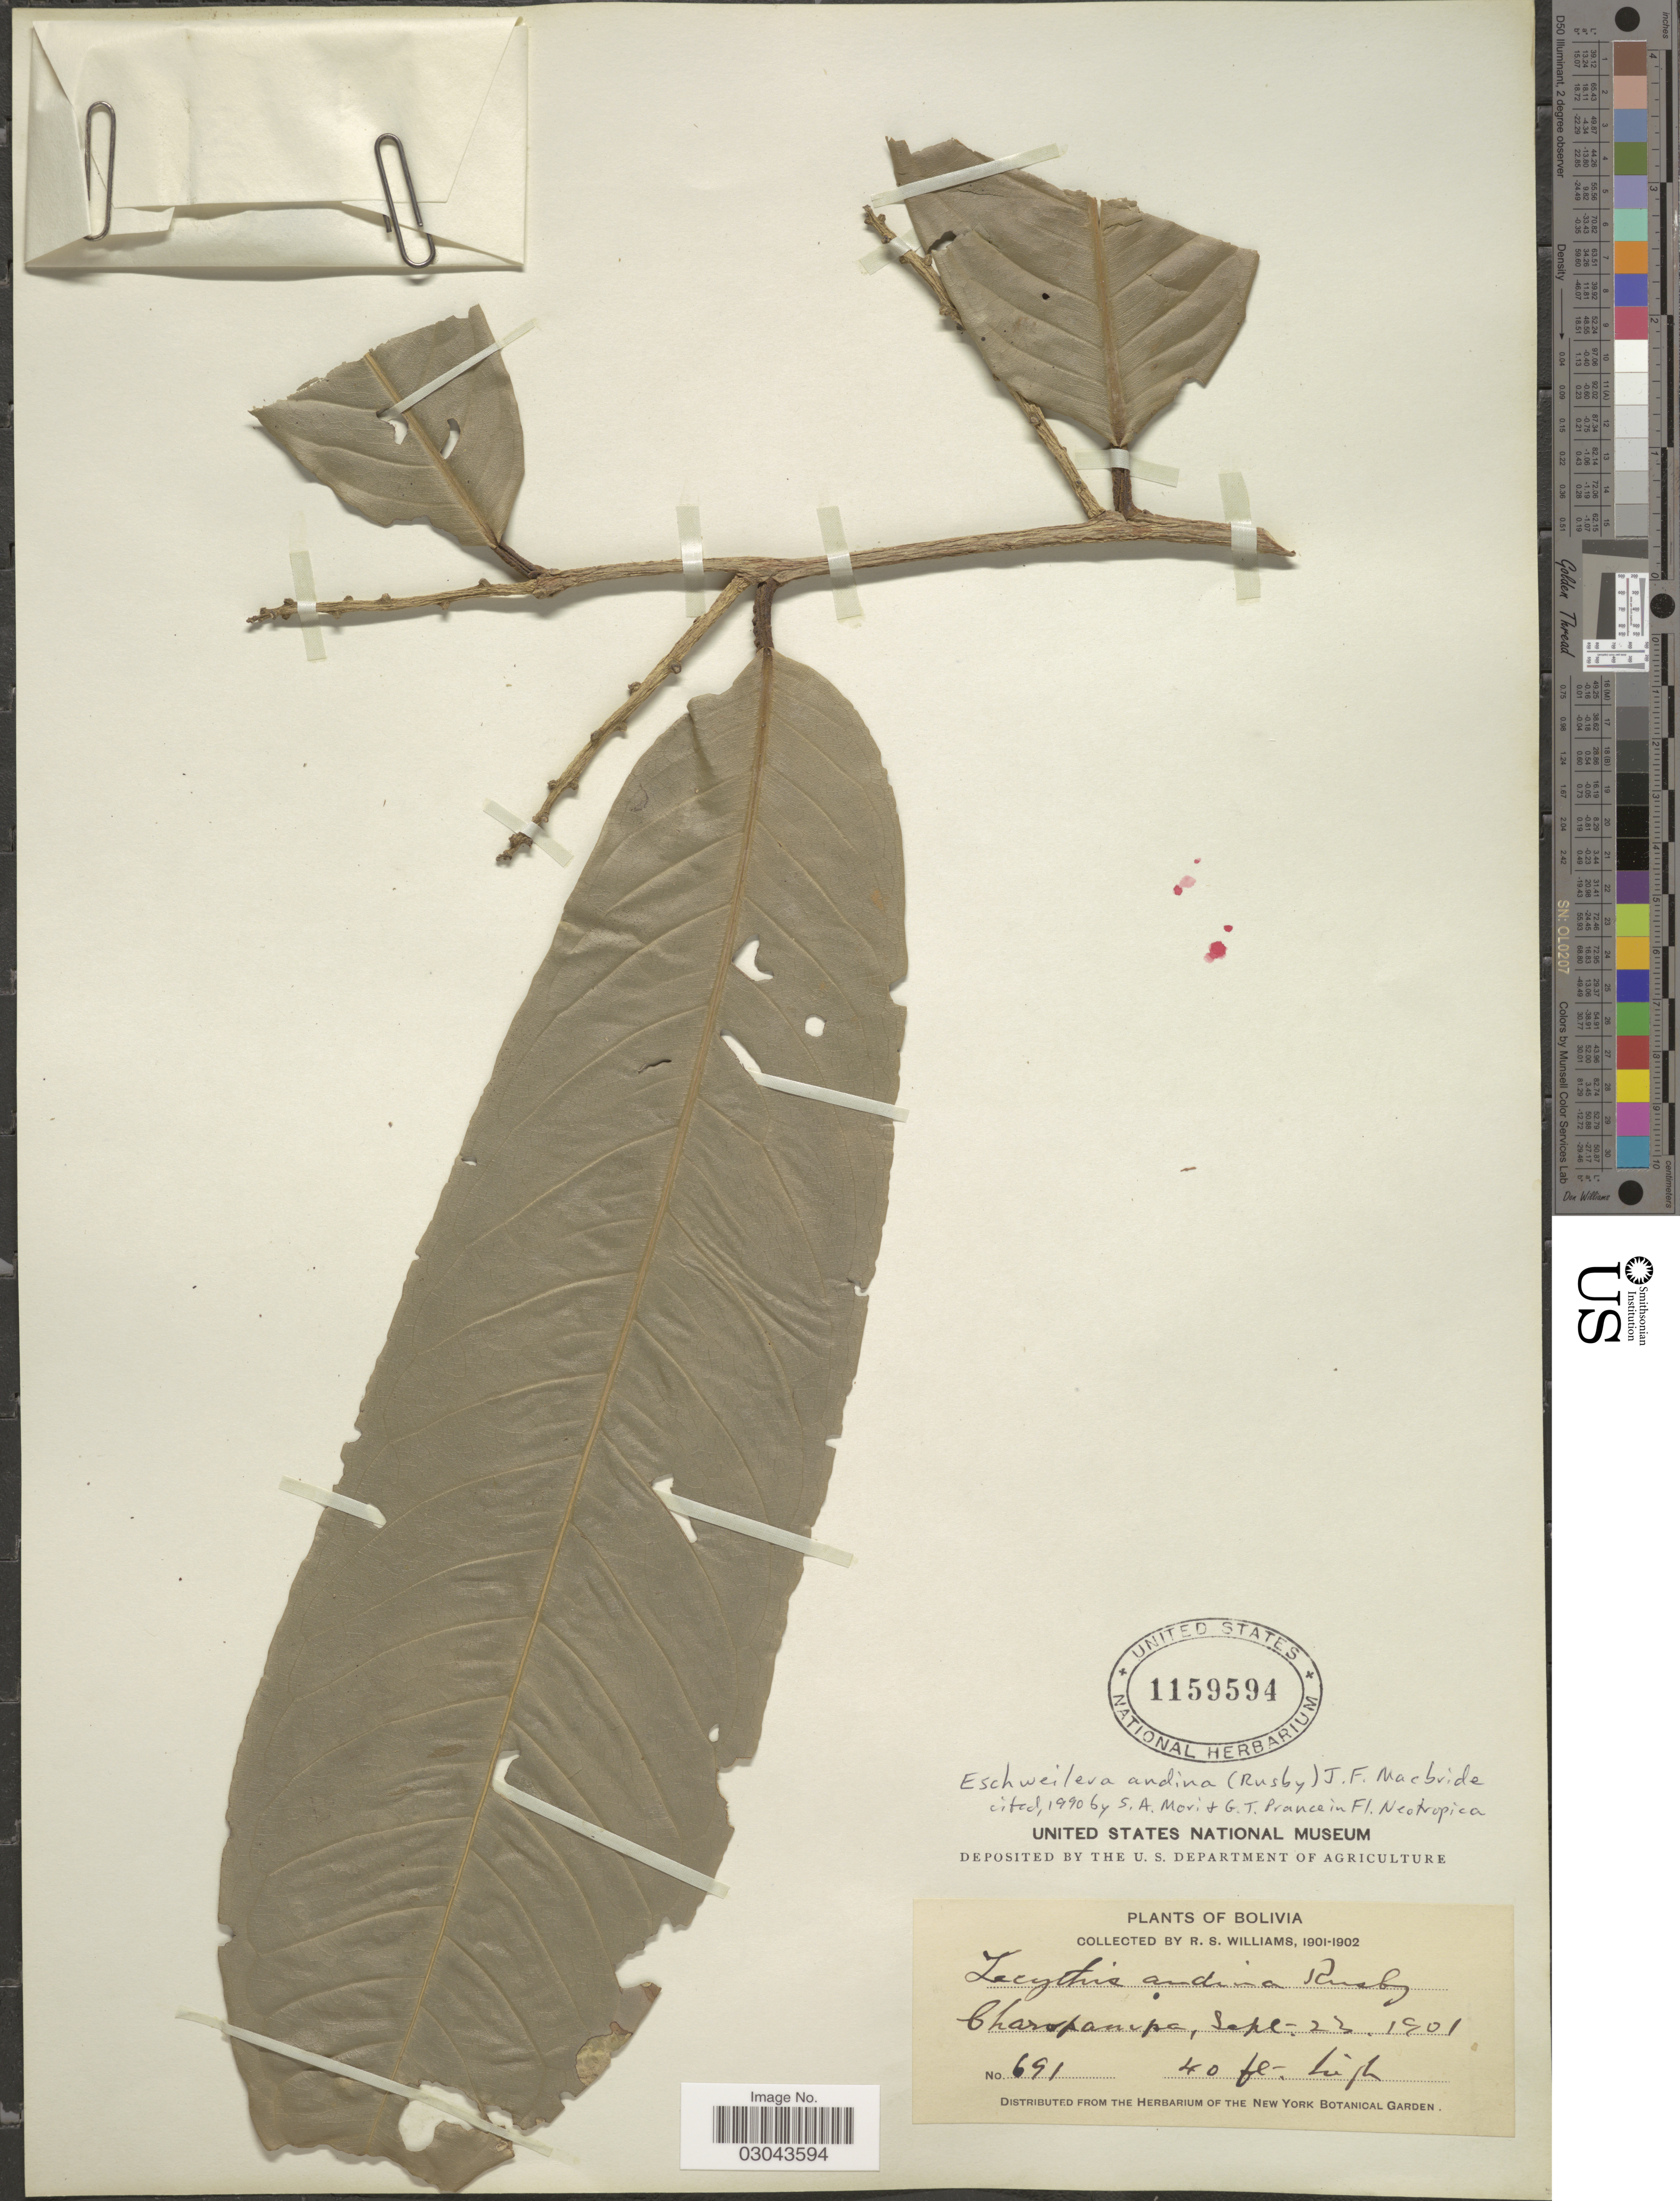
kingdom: Plantae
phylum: Tracheophyta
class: Magnoliopsida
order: Ericales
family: Lecythidaceae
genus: Eschweilera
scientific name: Eschweilera andina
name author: (Rusby) J.F. Macbr.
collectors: R. S. Williams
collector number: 691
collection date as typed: Sep. 23, 1901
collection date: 1901-09-23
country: Bolivia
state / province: La Páz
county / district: Larecaja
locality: Charopampa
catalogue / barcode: US 1159594